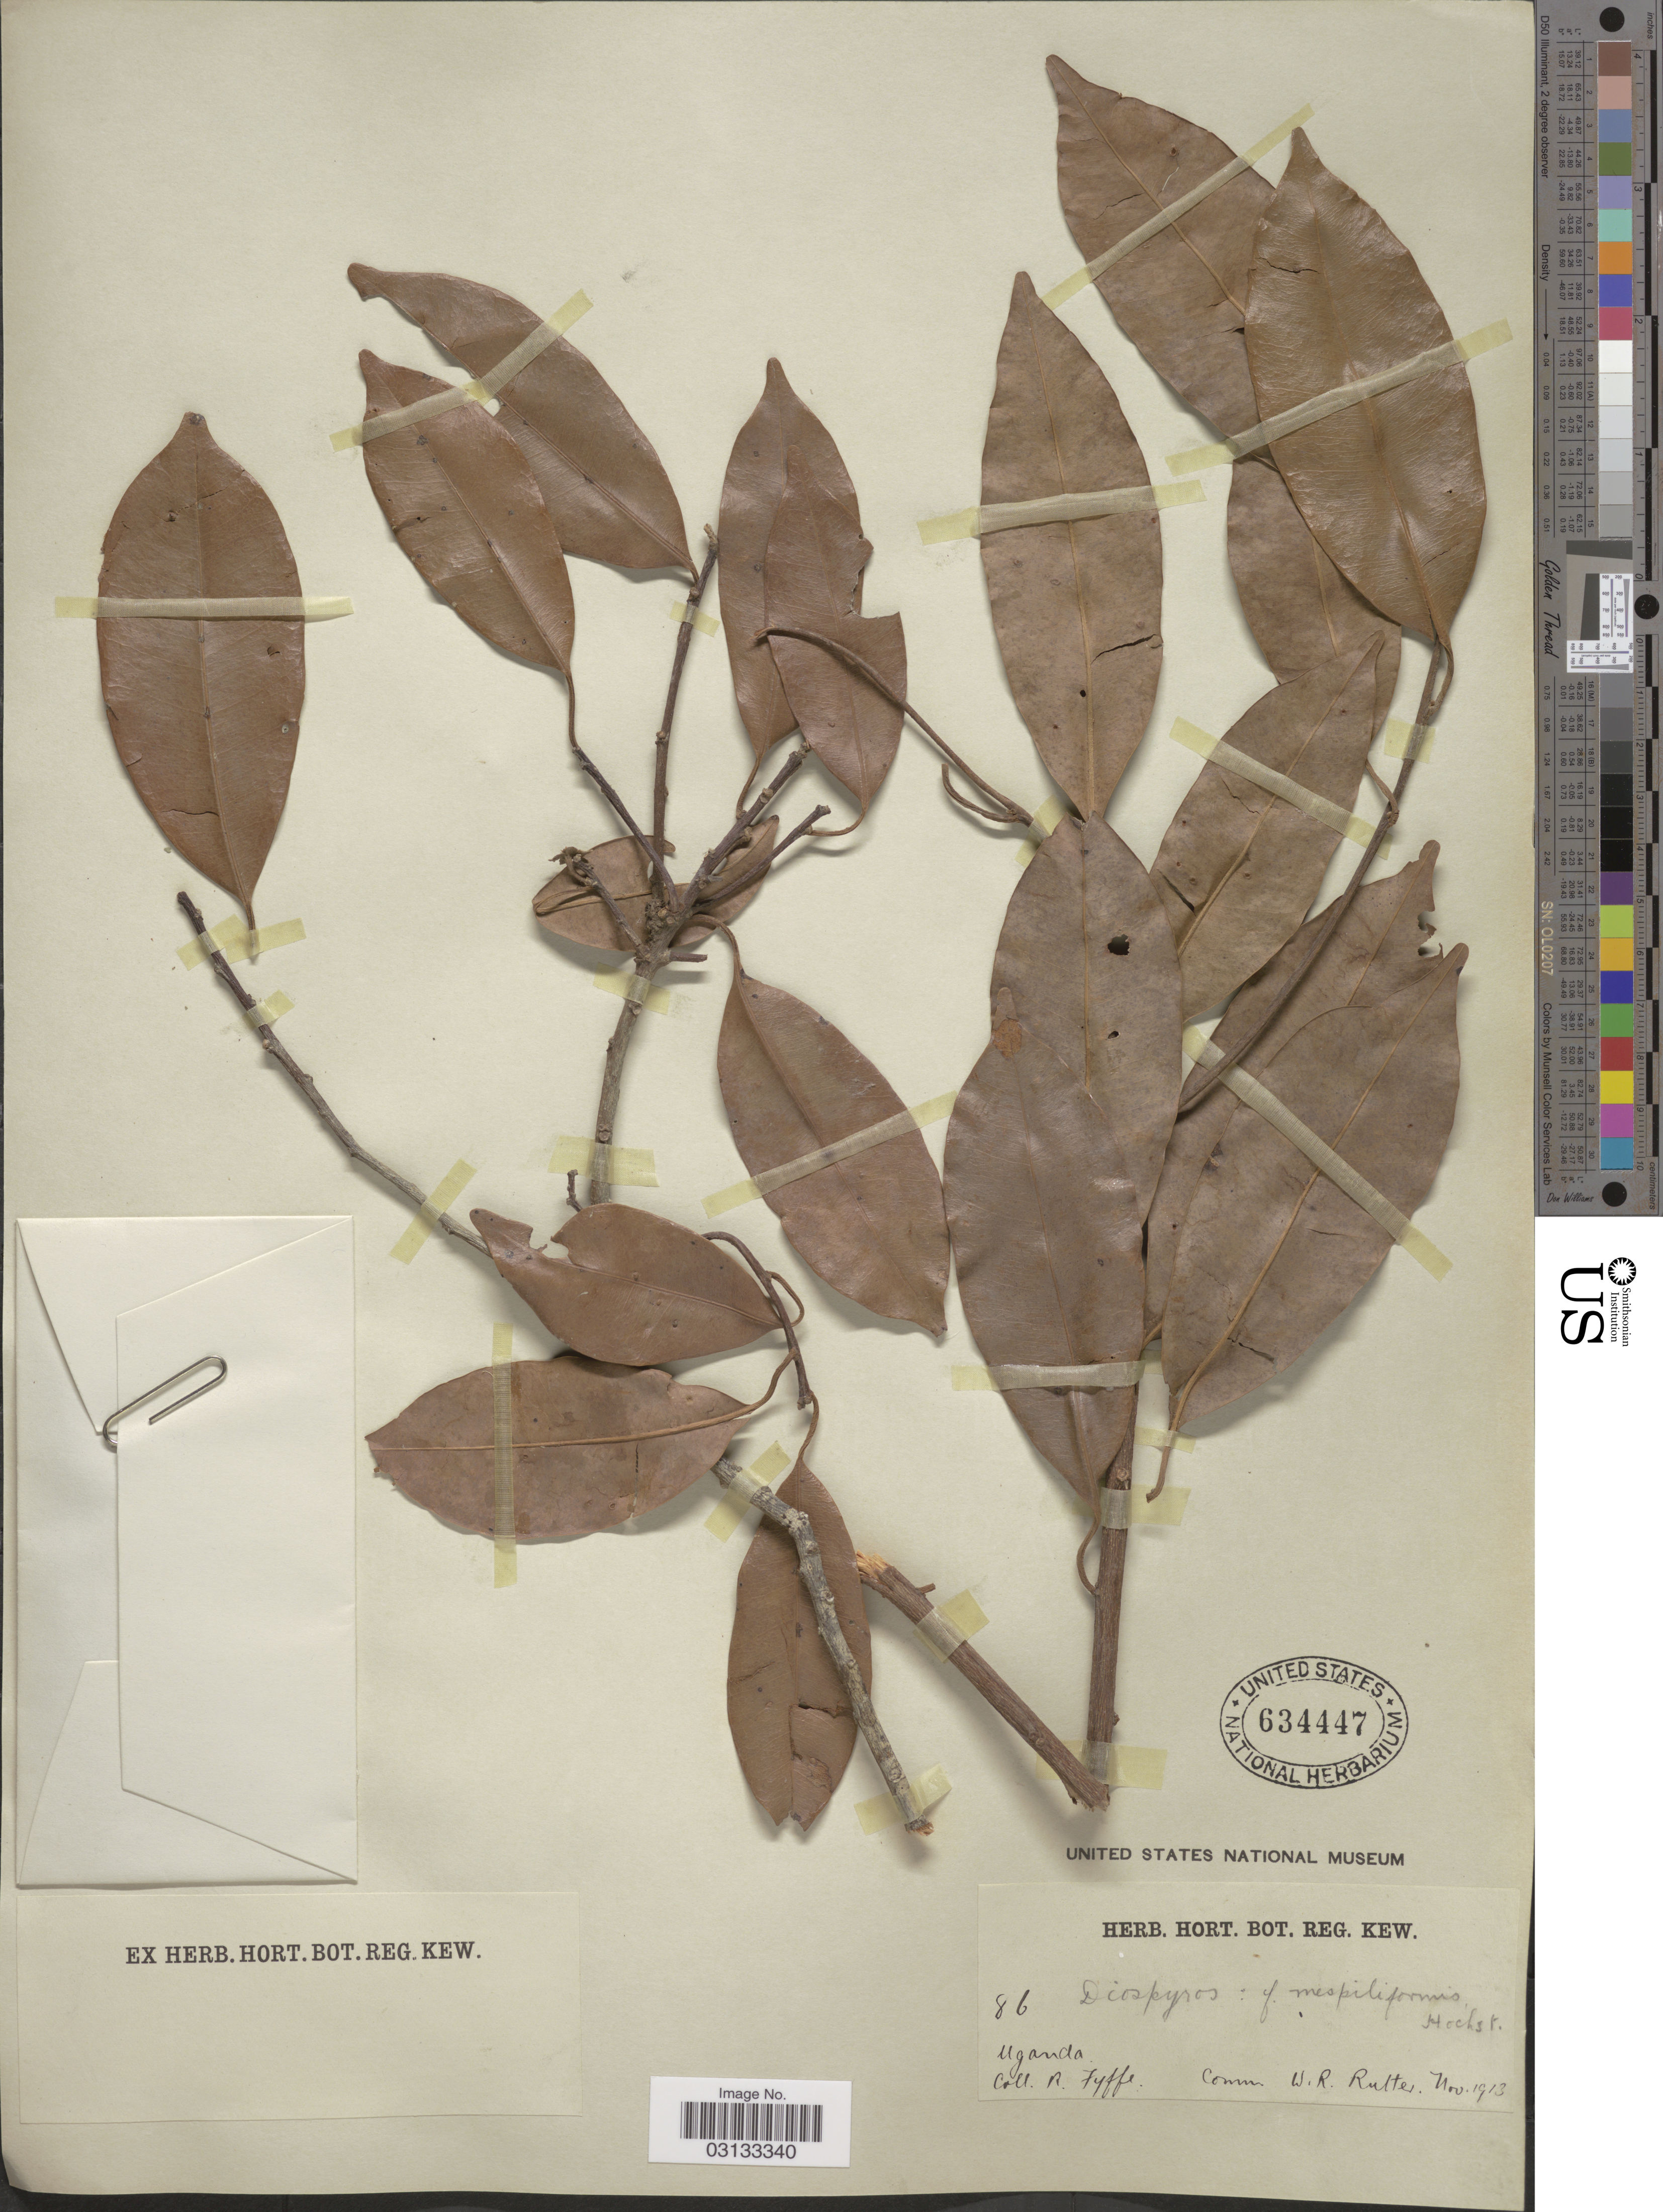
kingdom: Plantae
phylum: Tracheophyta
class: Magnoliopsida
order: Ericales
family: Ebenaceae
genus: Diospyros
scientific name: Diospyros mespiliformis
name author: Hochst. ex A. DC.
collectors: R. Fyffe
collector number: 86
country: Uganda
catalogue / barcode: US 634447